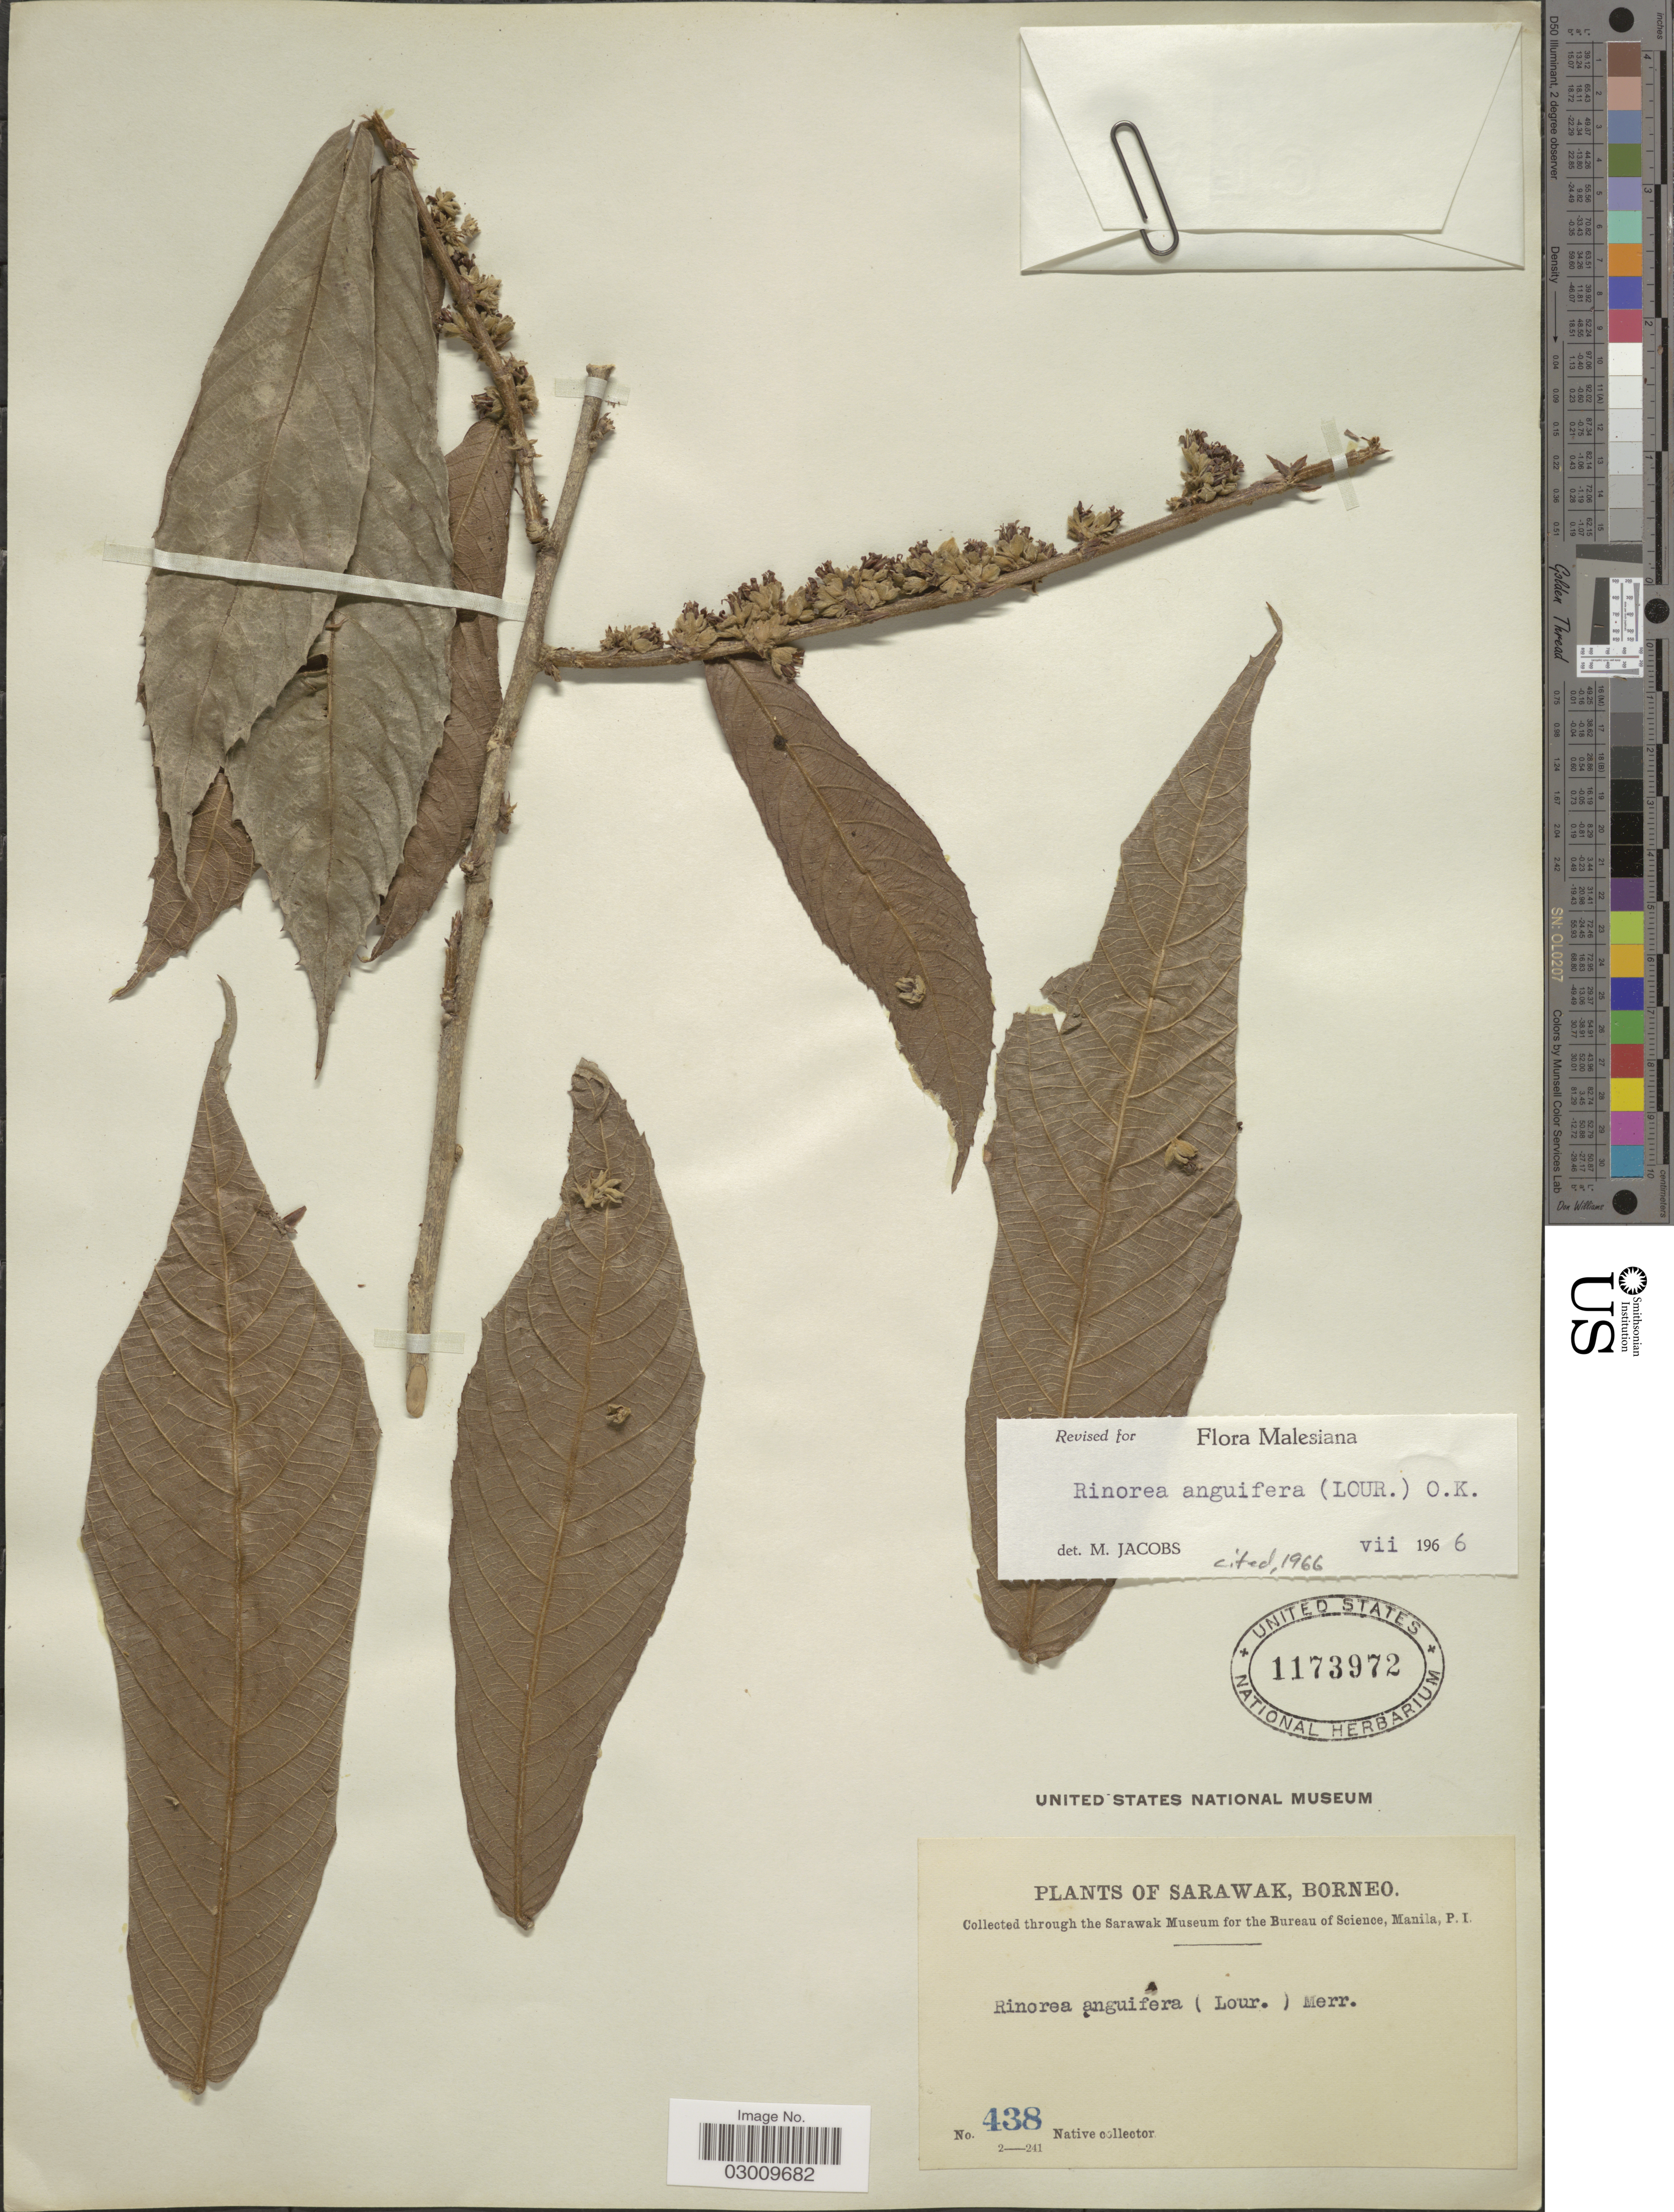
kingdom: Plantae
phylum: Tracheophyta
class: Magnoliopsida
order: Malpighiales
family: Violaceae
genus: Rinorea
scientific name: Rinorea anguifera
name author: Kuntze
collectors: Native collector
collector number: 438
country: Malaysia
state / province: Sarawak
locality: Borneo.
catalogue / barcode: US 1173972